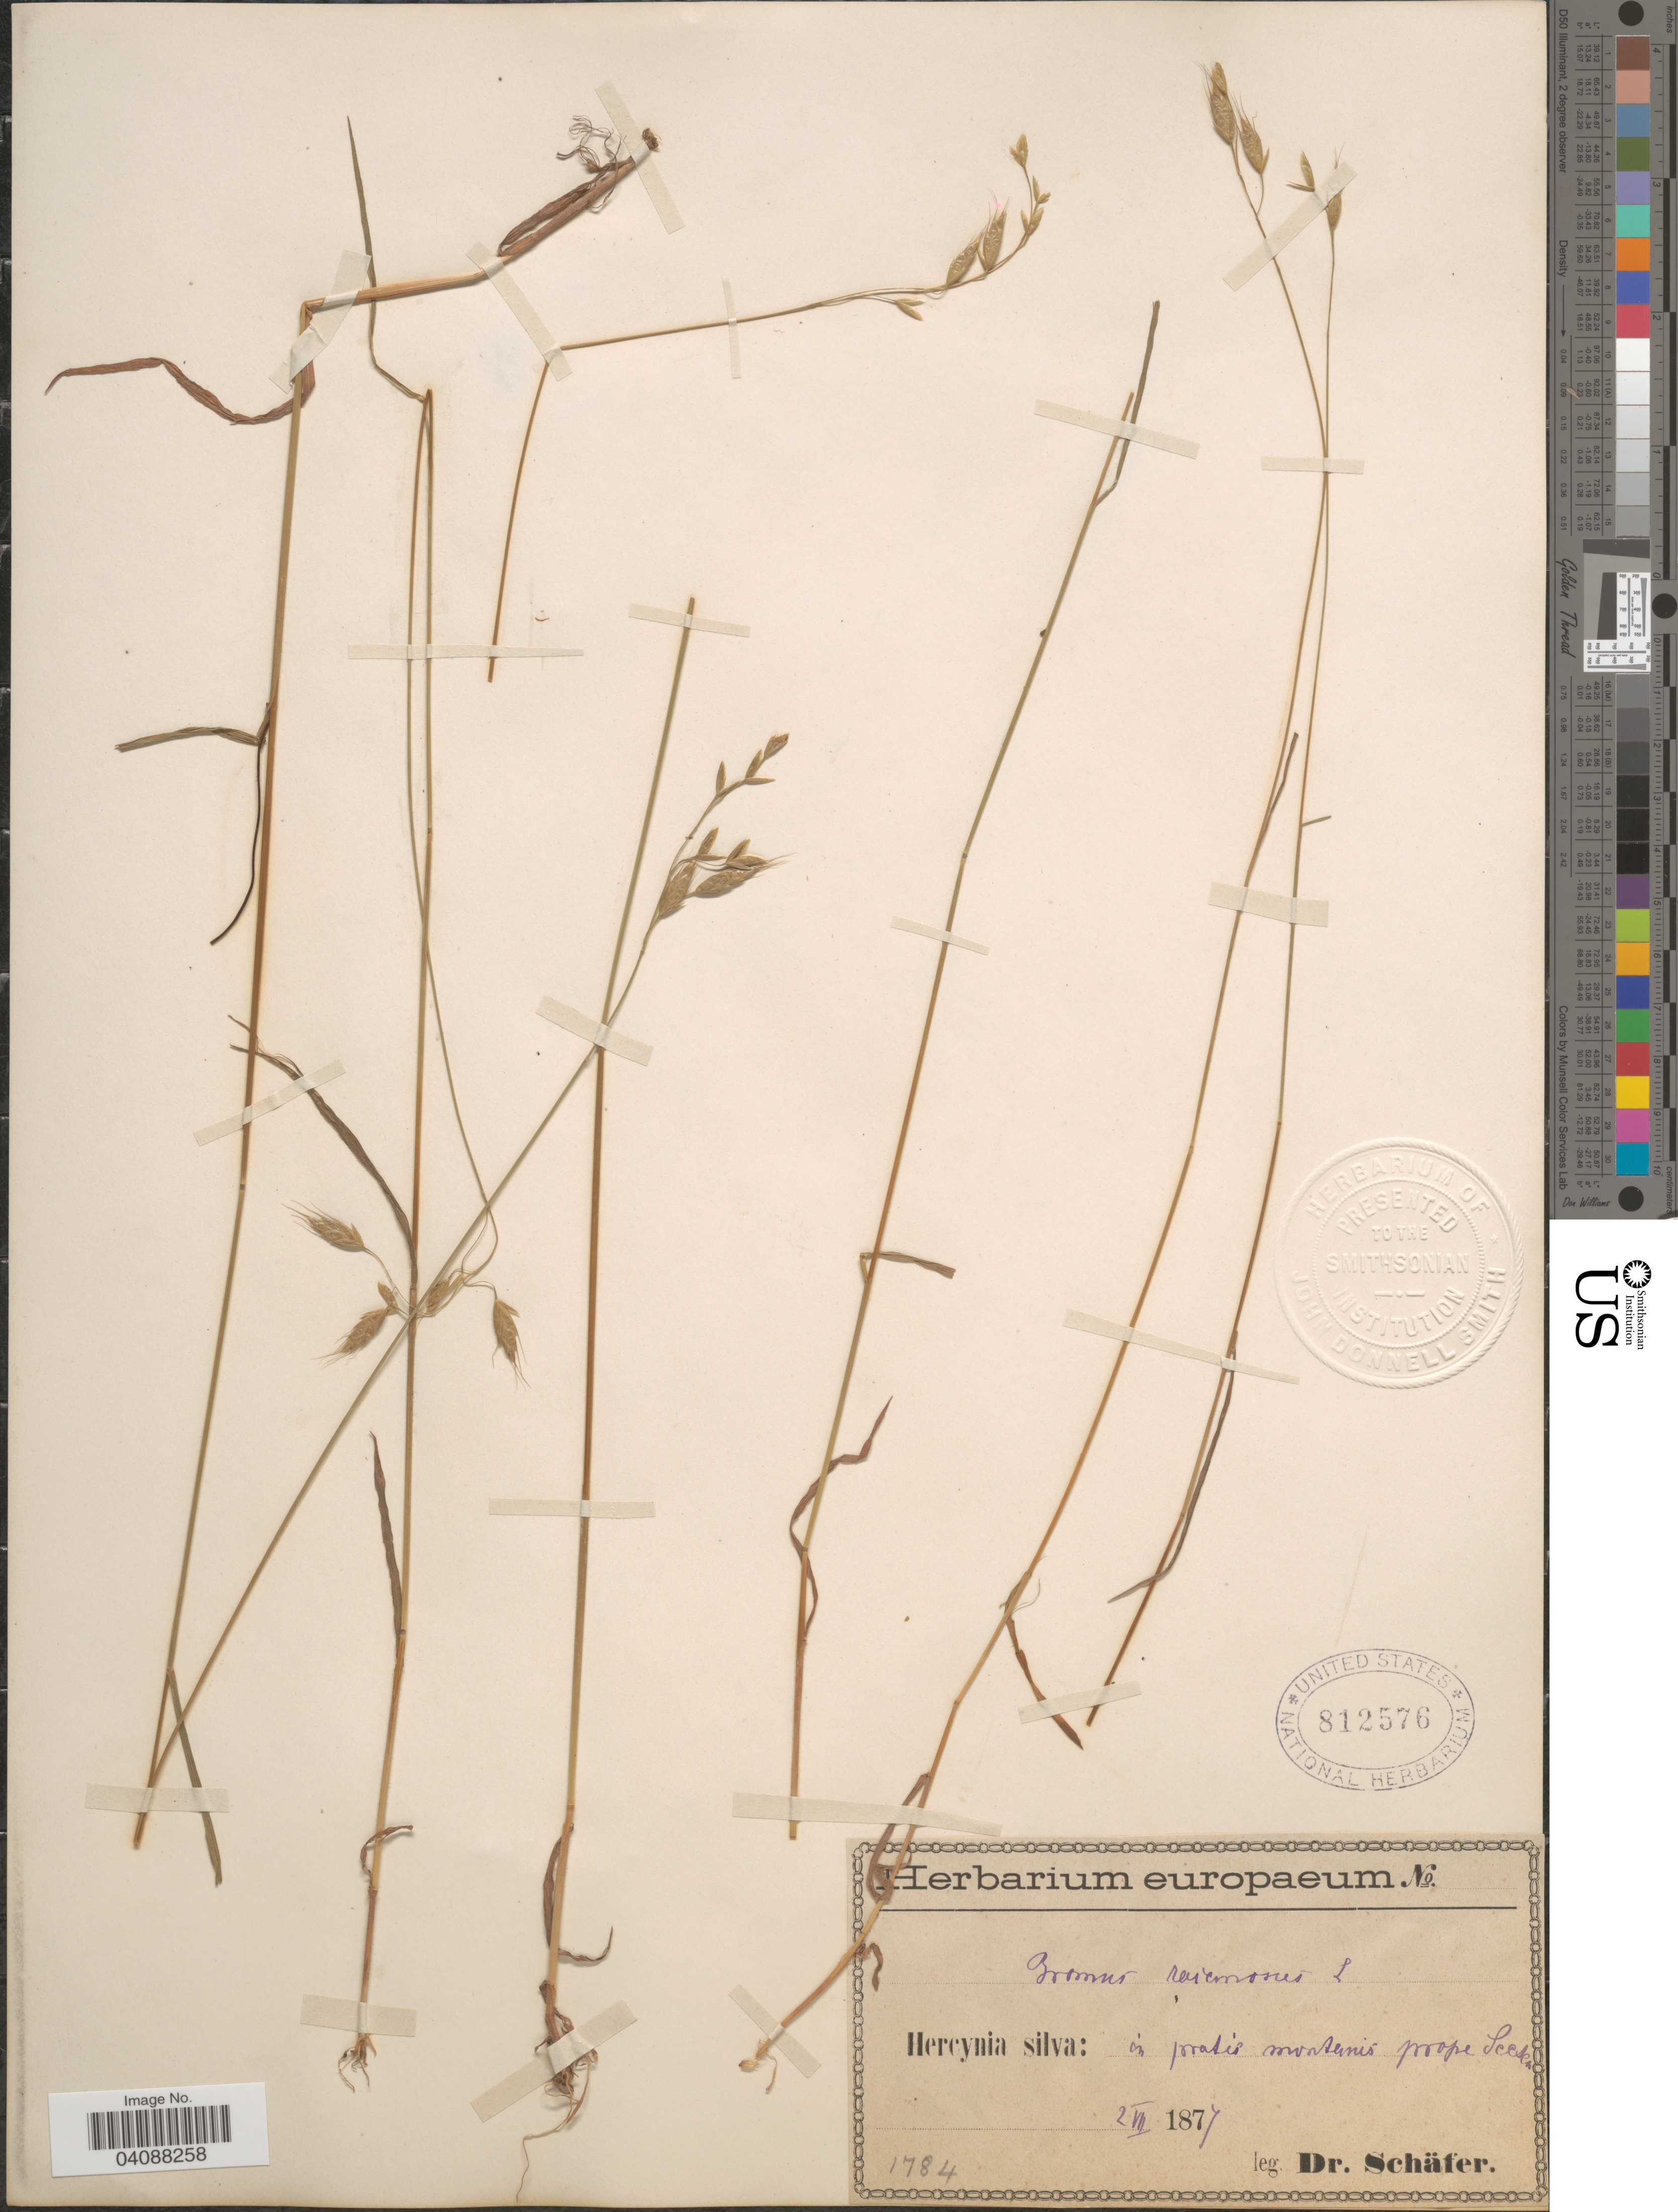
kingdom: Plantae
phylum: Tracheophyta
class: Liliopsida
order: Poales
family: Poaceae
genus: Bromus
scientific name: Bromus racemosus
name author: L.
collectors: -. Schafer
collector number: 1784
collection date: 1877-07-02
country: Germany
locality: Hercynia silva: in pratis montanis prope Secken.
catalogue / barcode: US 812576